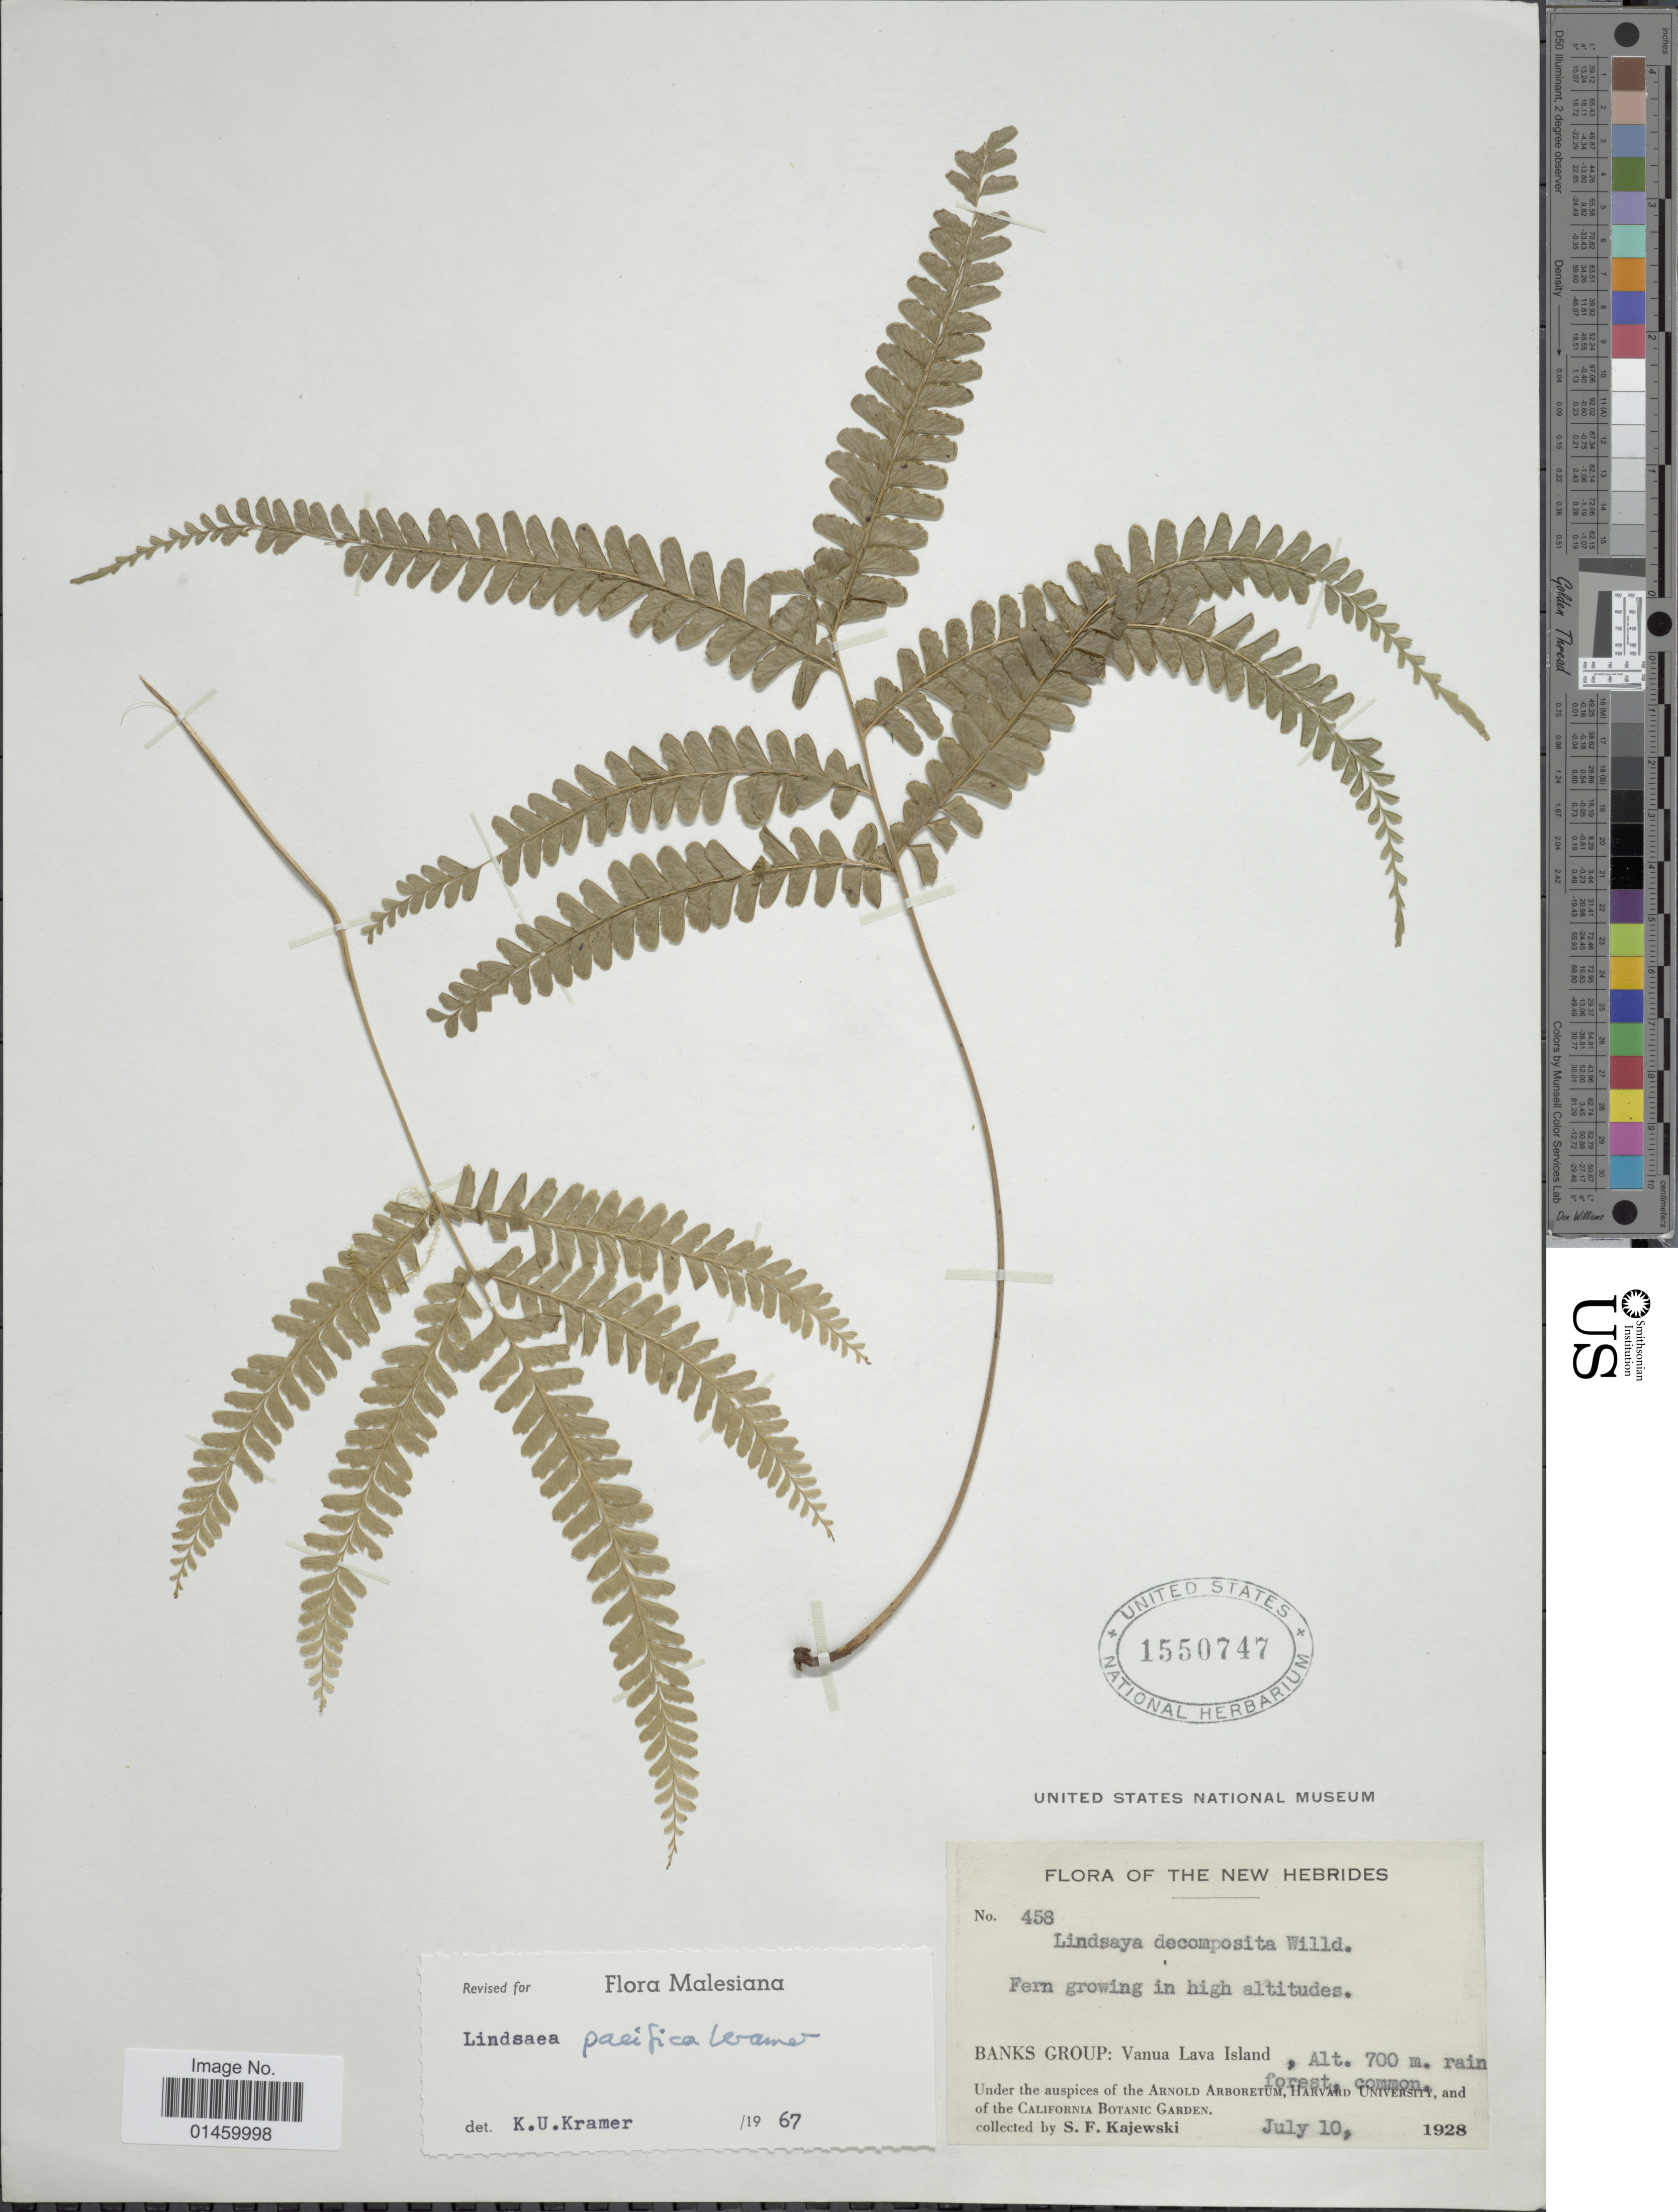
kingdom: Plantae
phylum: Tracheophyta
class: Polypodiopsida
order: Polypodiales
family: Lindsaeaceae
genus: Lindsaea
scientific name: Lindsaea pacifica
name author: K.U. Kramer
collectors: S. Kajewski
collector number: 458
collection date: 1928-07-10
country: Vanuatu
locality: New Hebrides. Banks Group: Vanua Lava Island.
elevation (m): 700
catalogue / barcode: US 1550747